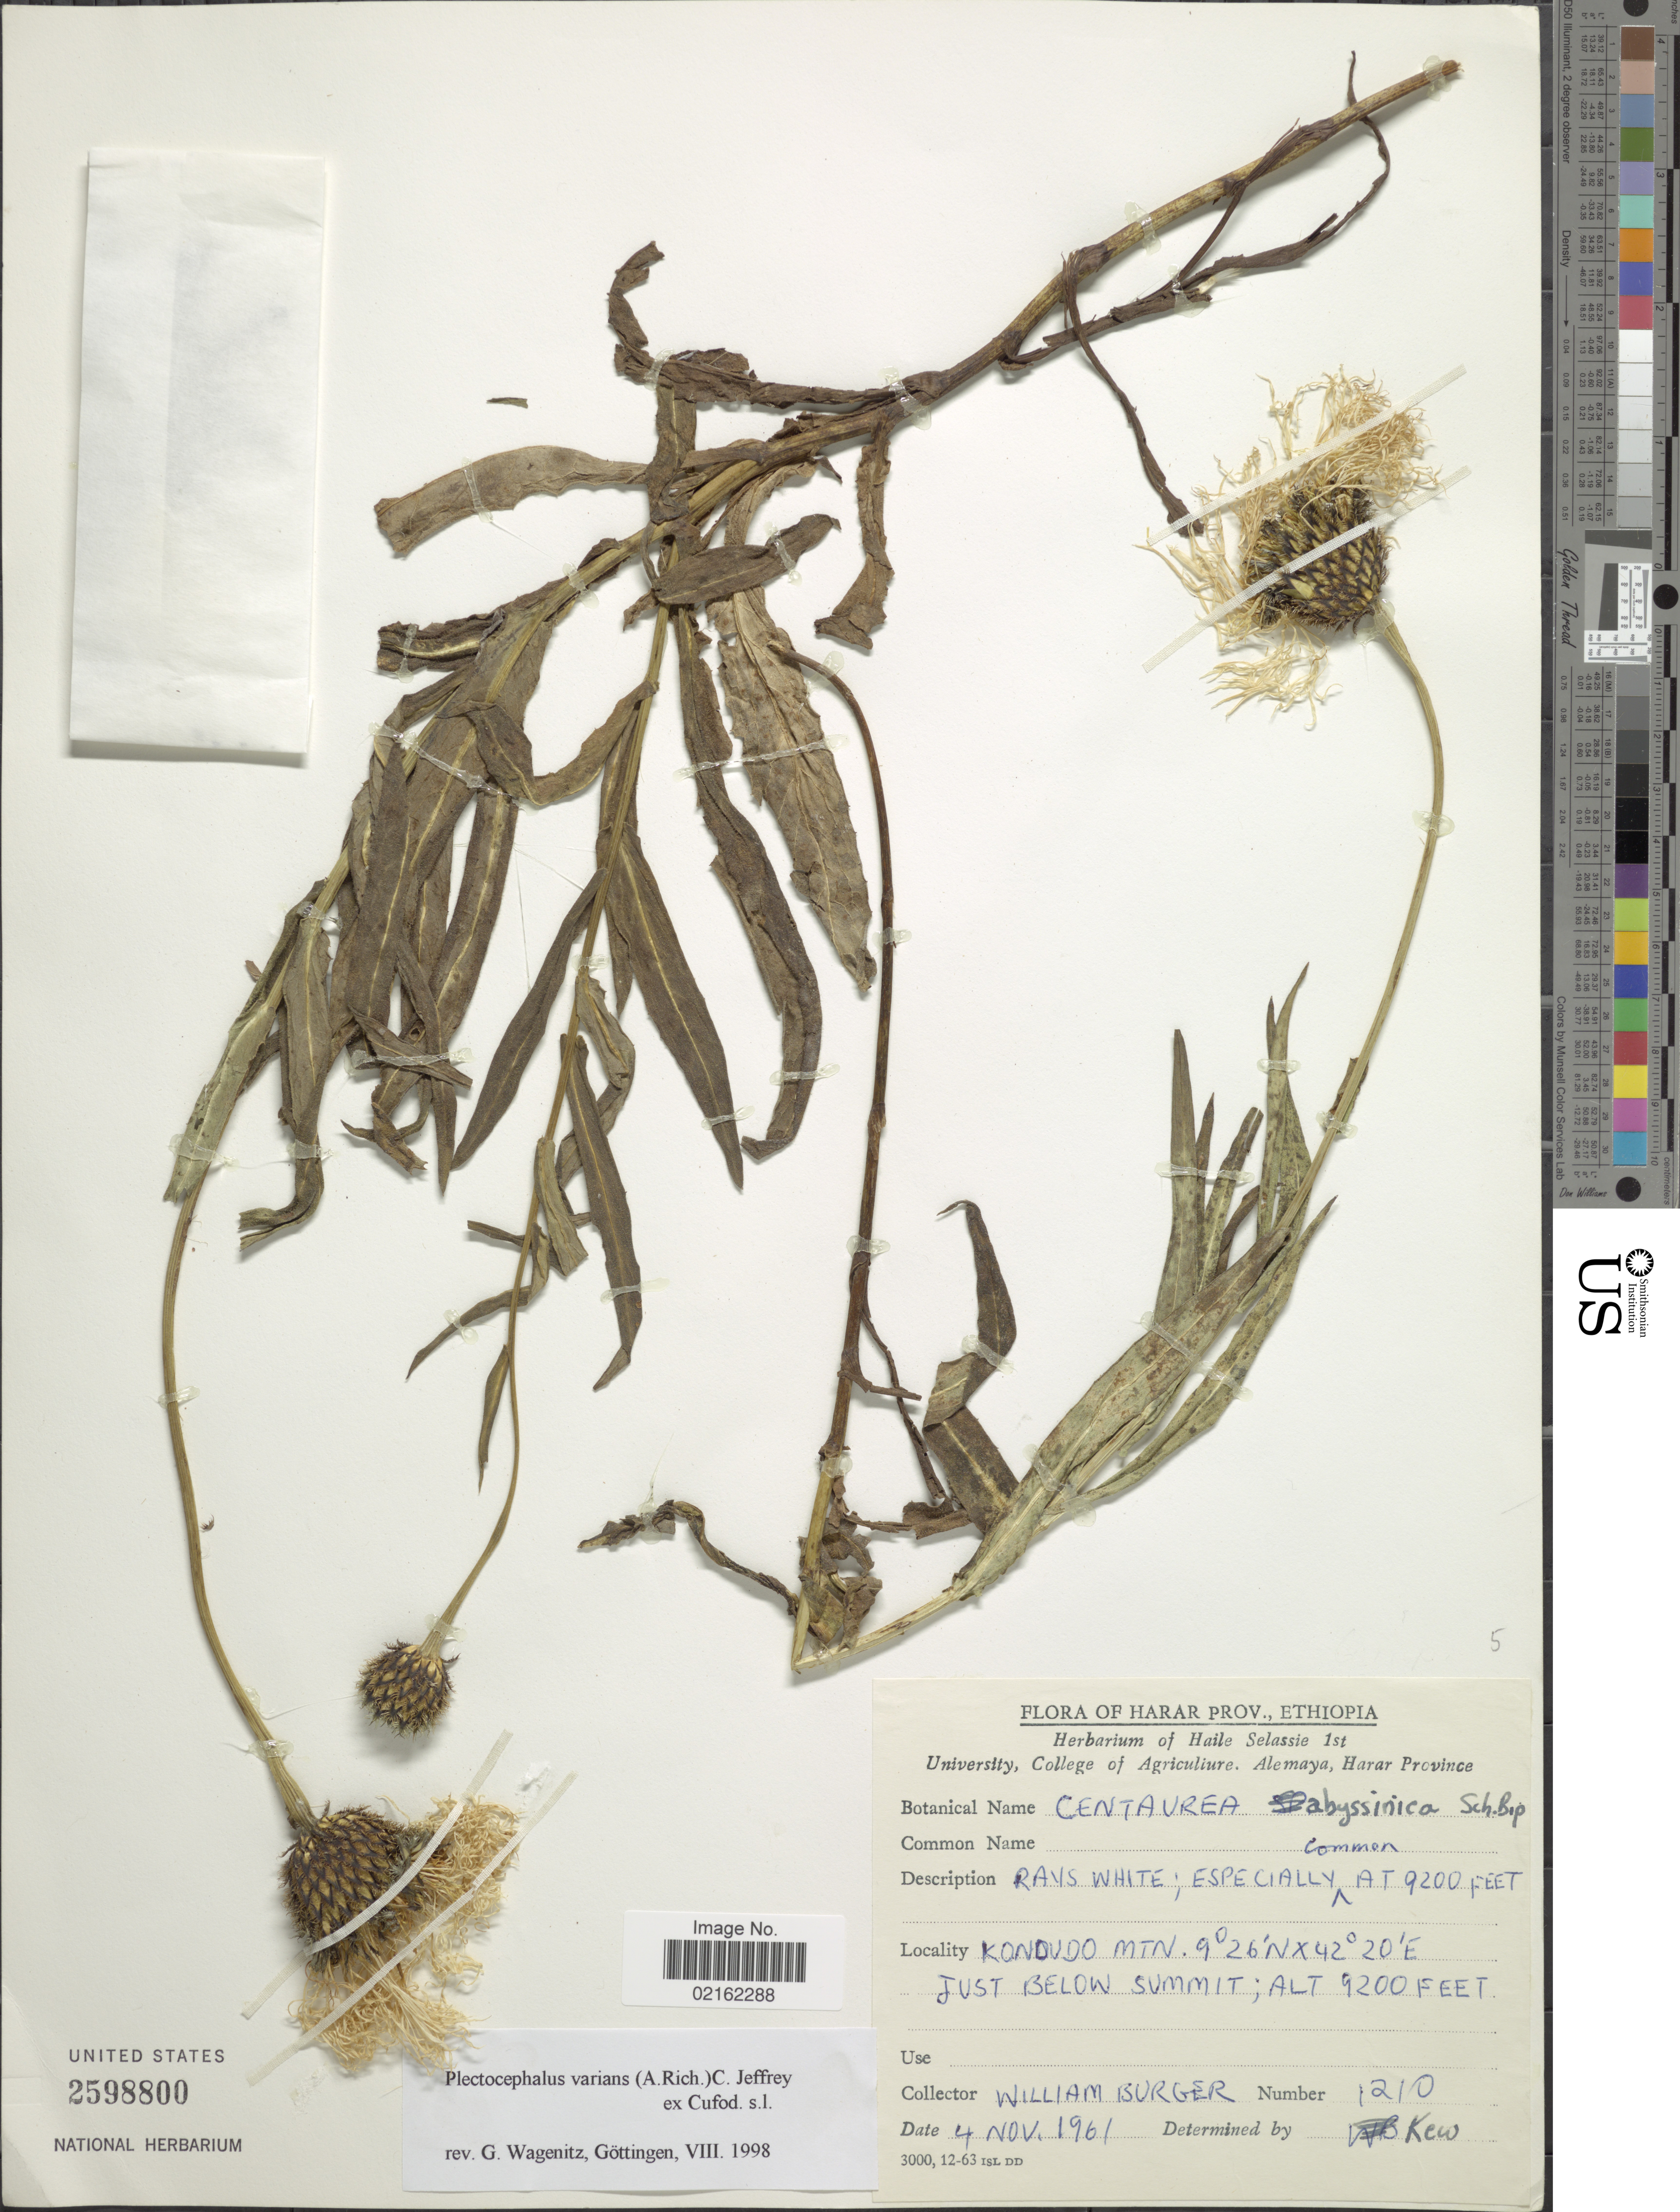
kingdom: Plantae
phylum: Tracheophyta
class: Magnoliopsida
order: Asterales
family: Asteraceae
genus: Plectocephalus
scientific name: Plectocephalus varians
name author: (A. Rich.) C. Jeffrey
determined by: Wagenitz, G.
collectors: W. Burger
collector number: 1210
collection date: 1961-11-04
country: Ethiopia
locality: Harar Prov., Kondudo Mtn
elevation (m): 2804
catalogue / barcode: US 2598800